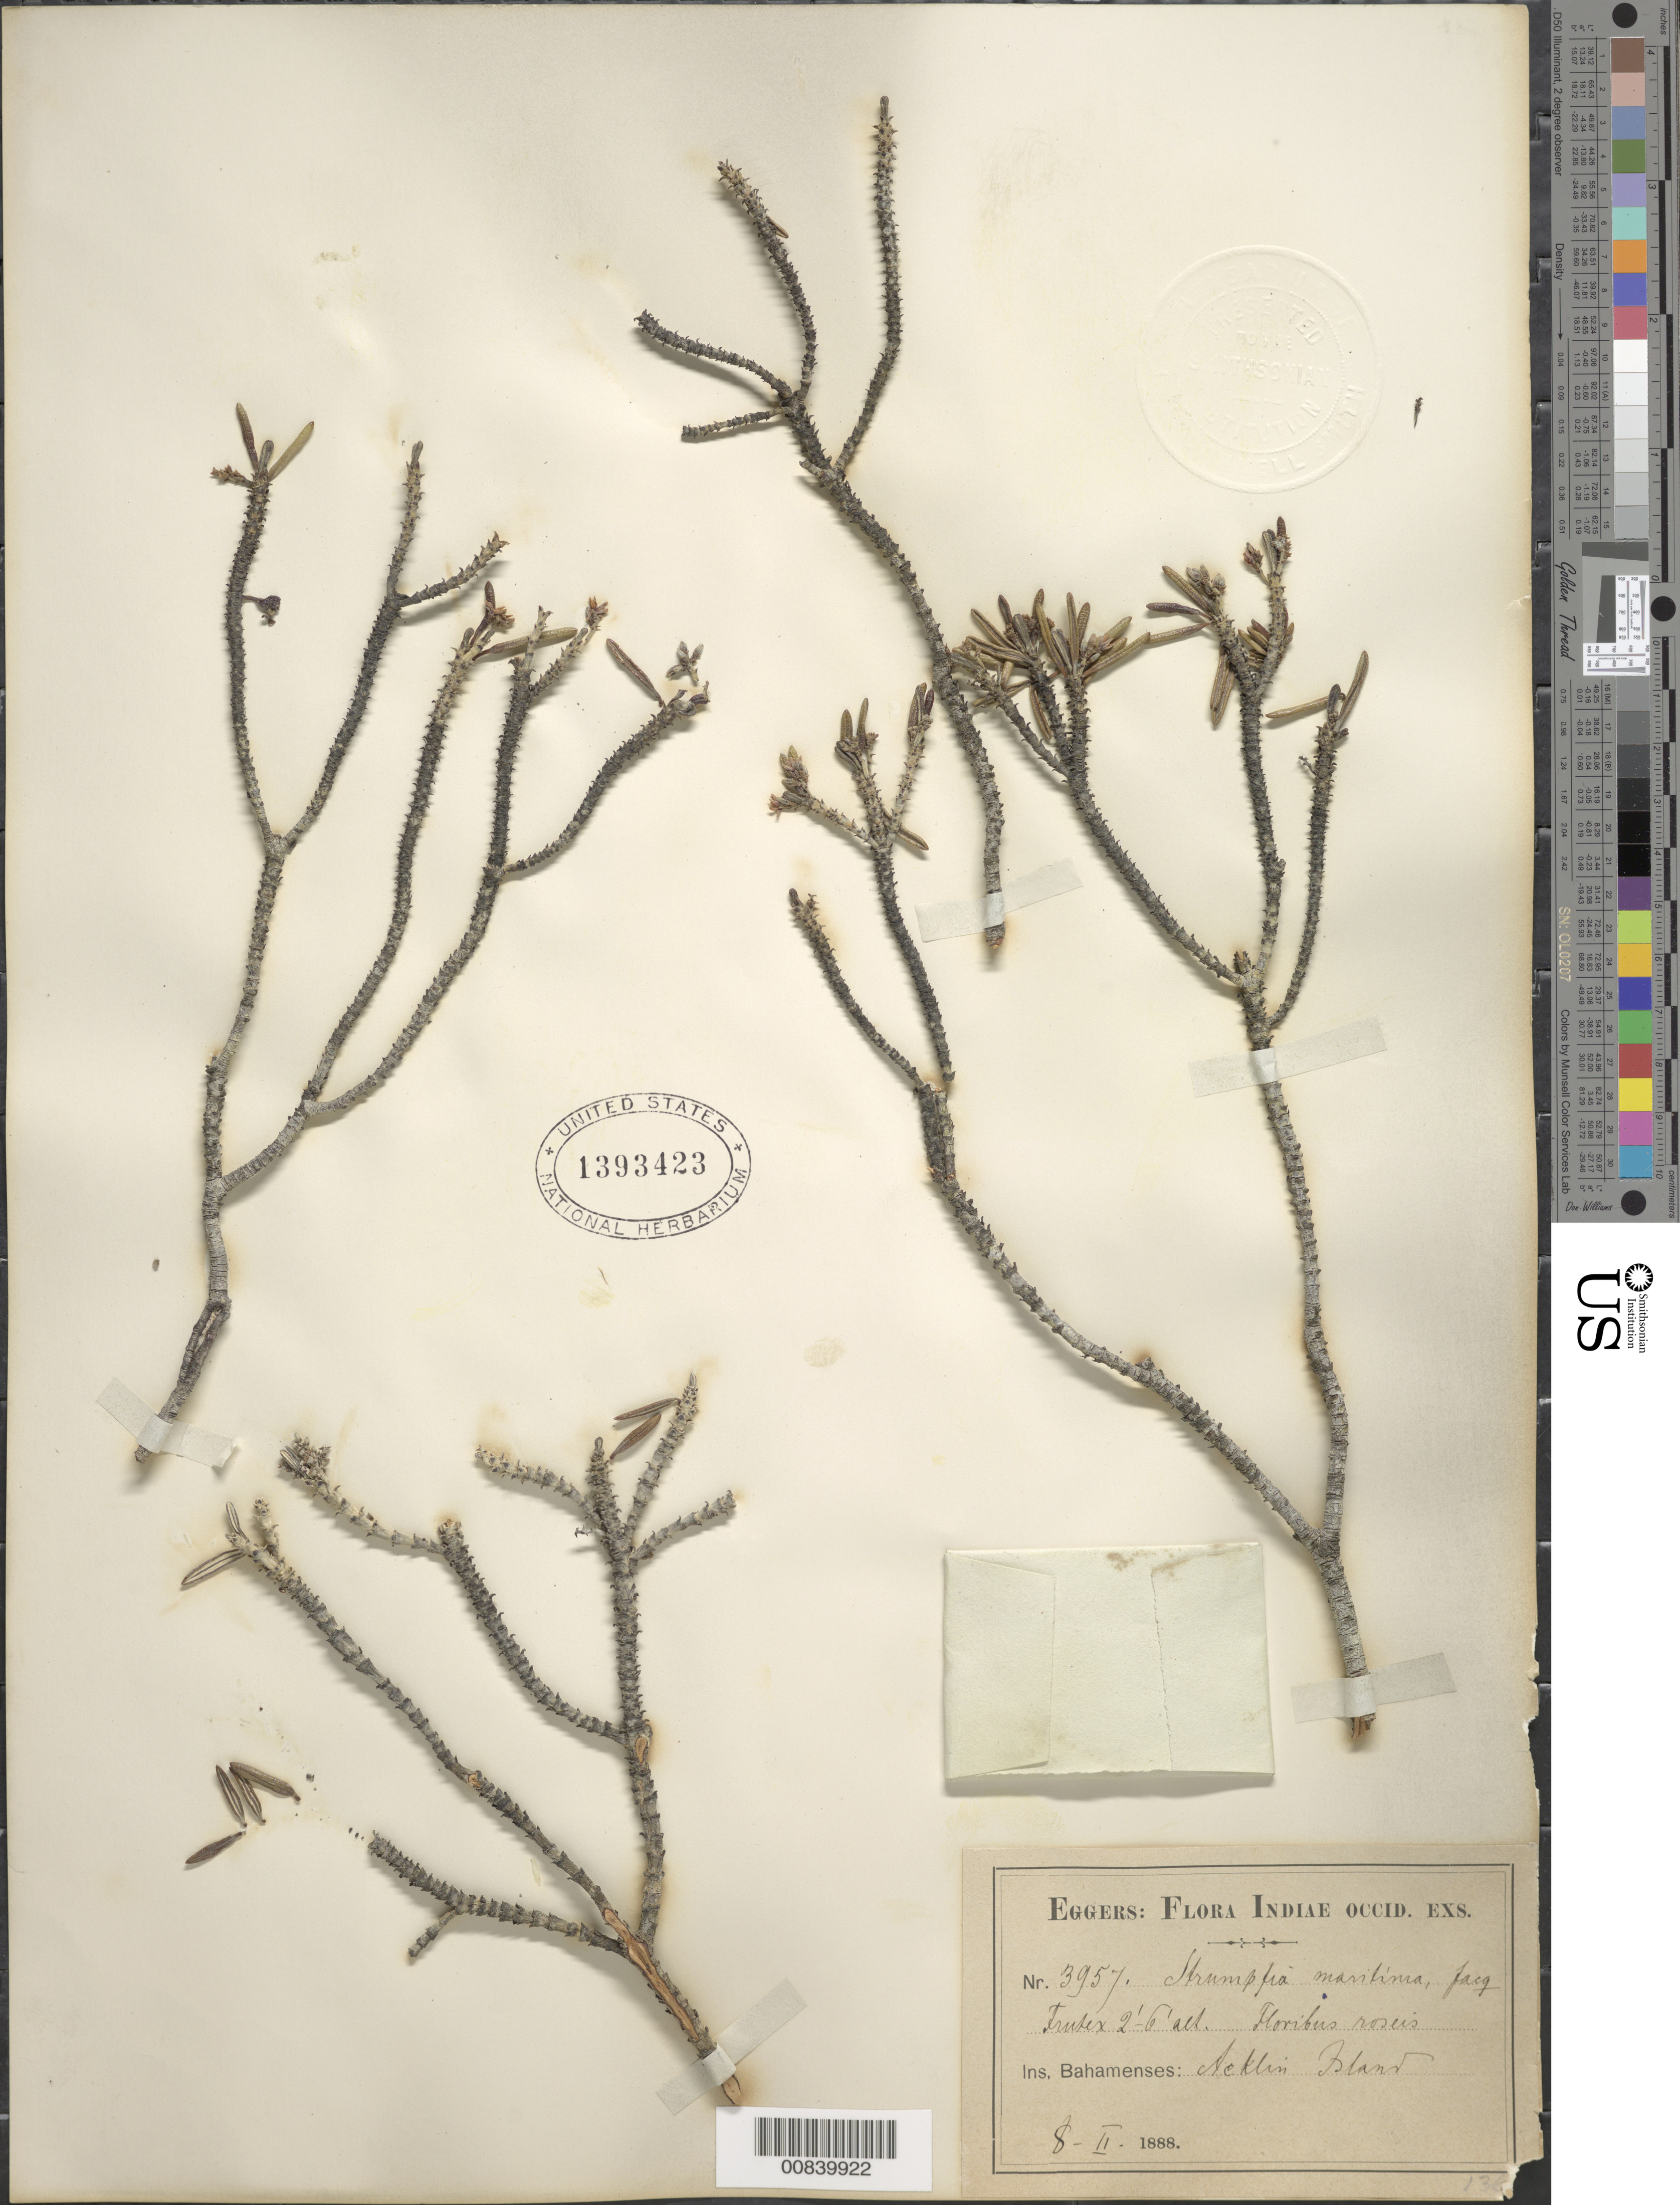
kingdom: Plantae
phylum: Tracheophyta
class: Magnoliopsida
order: Gentianales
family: Rubiaceae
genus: Strumpfia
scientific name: Strumpfia maritima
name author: Jacq.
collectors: H. F. A. von Eggers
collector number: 3957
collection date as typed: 08 Feb 1888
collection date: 1888-02-08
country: Bahamas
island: Acklins I.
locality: Acklin Island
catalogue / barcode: US 1393423